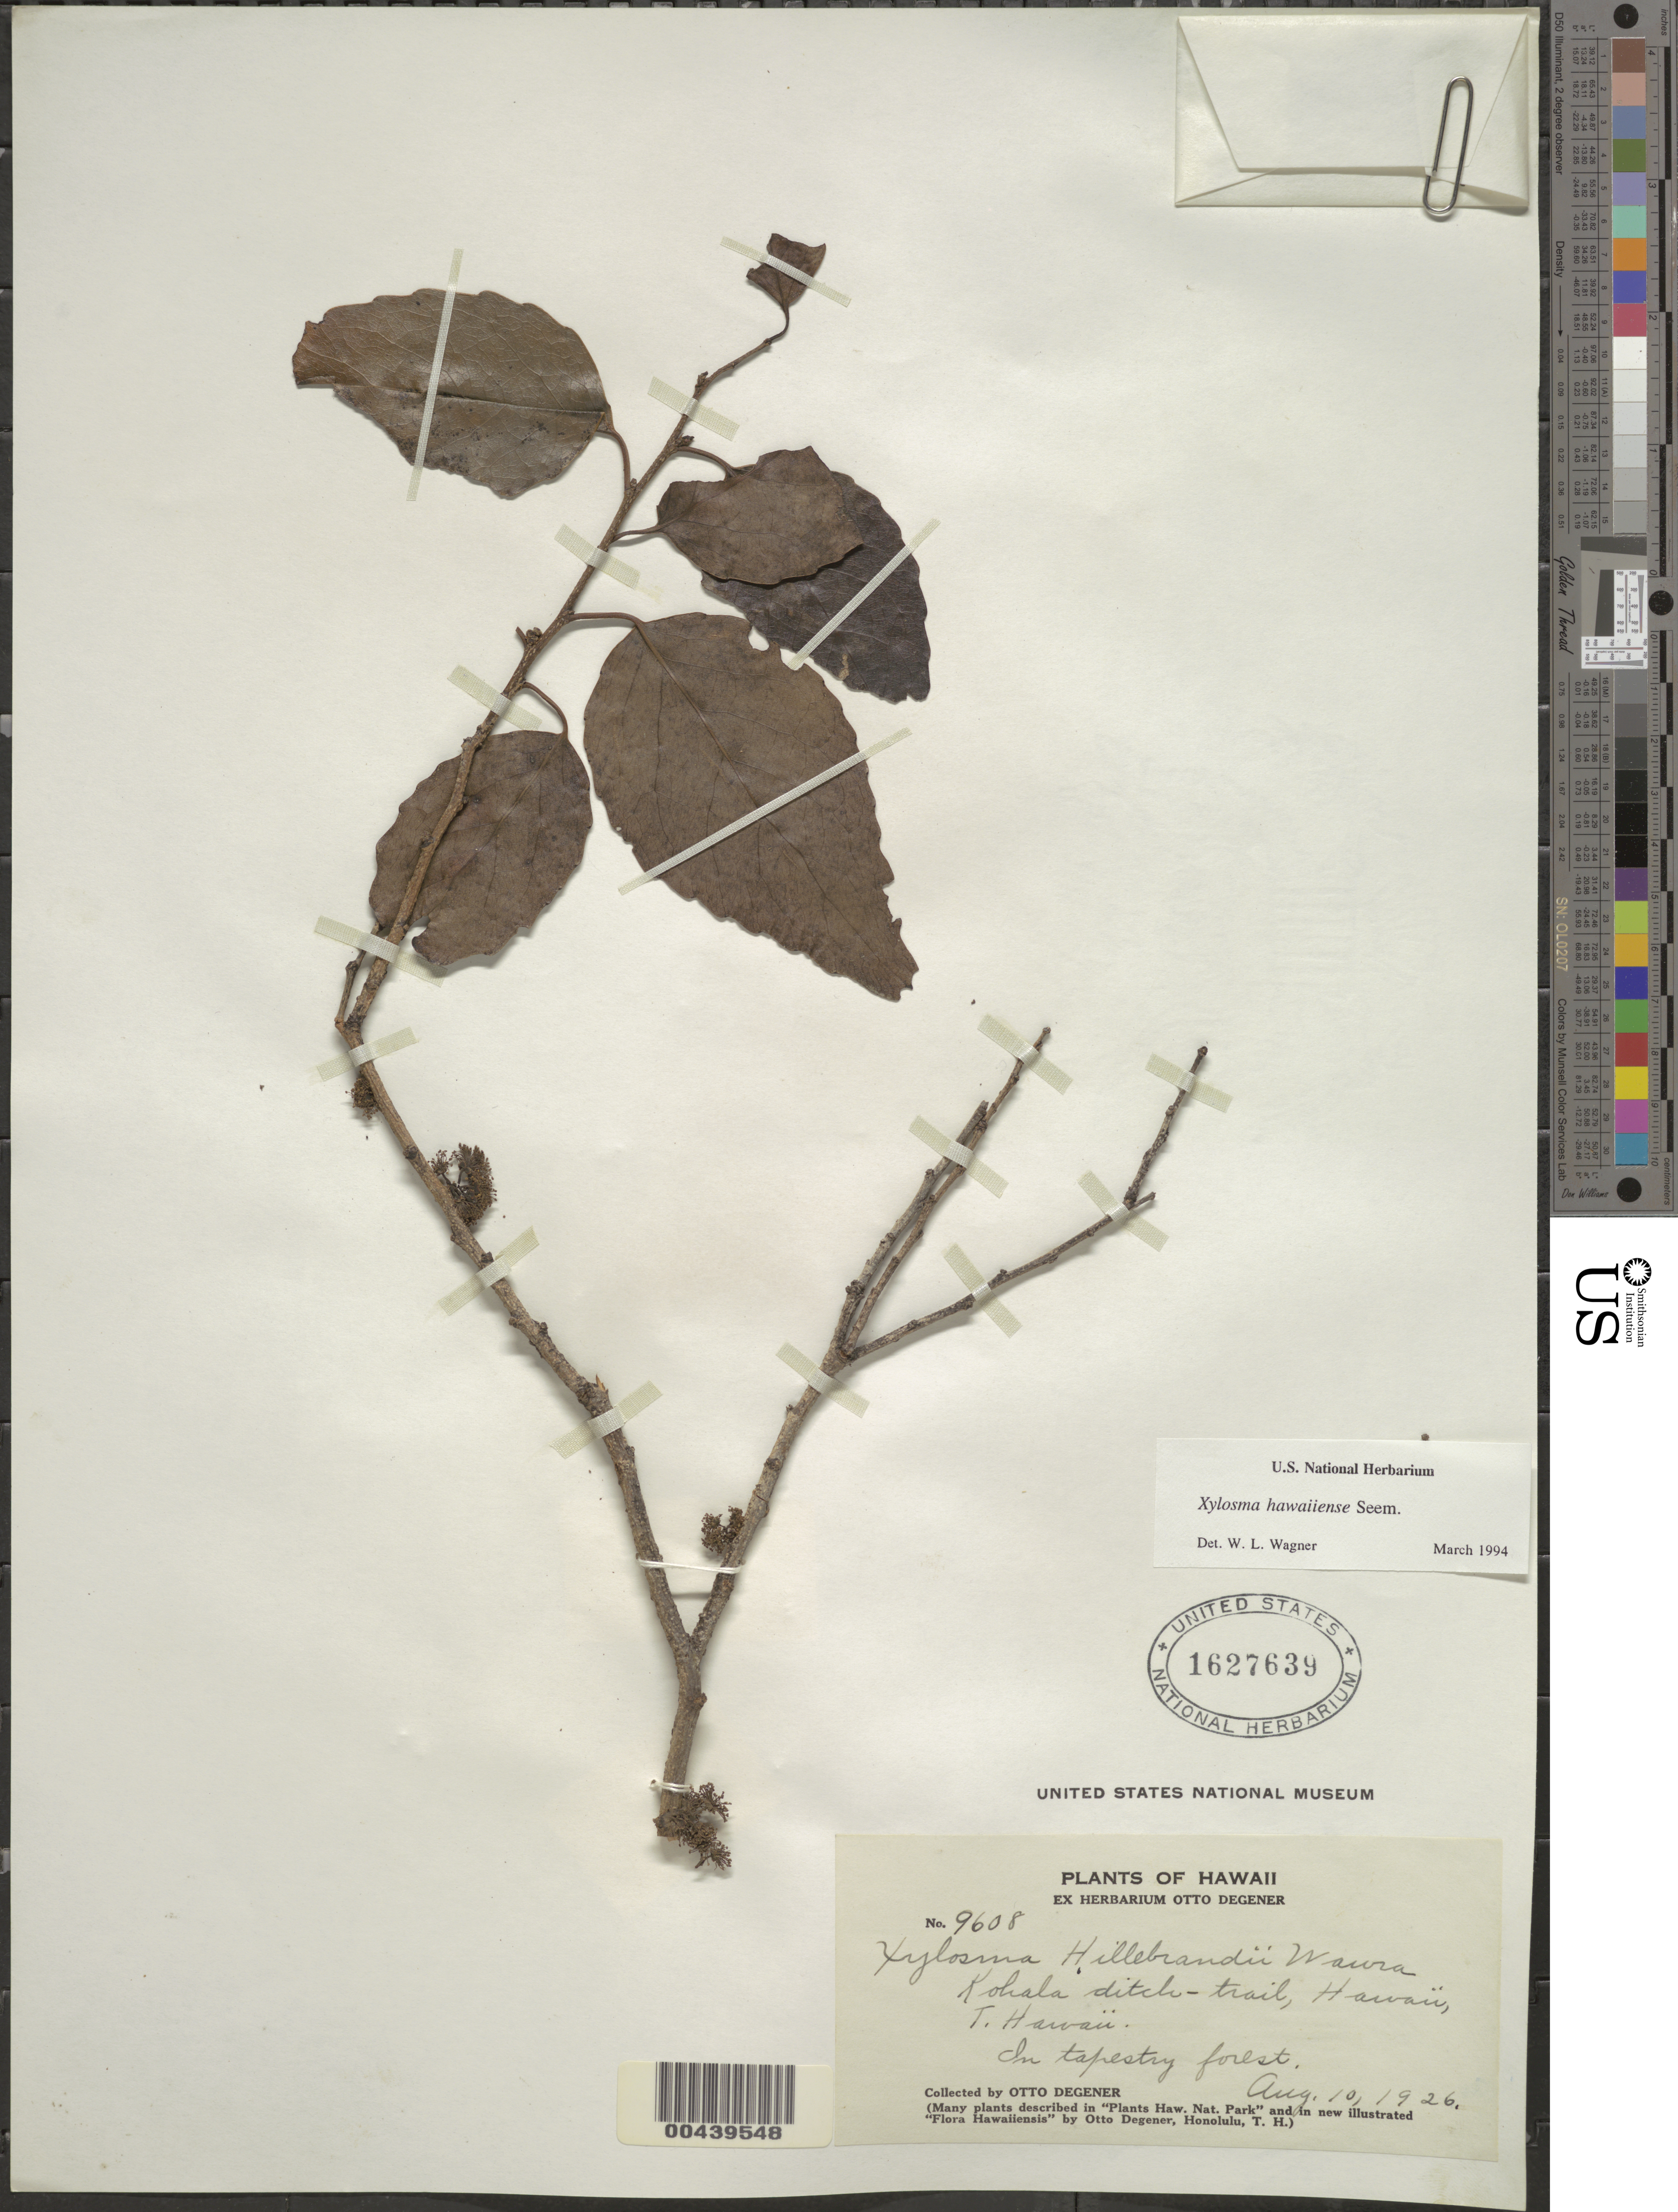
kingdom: Plantae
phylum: Tracheophyta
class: Magnoliopsida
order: Malpighiales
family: Salicaceae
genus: Xylosma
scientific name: Xylosma hawaiensis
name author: Seem.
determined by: Wagner, W. L., (BOT), Smithsonian Institution - National Museum of Natural History (UNITED STATES)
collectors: O. Degener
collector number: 9608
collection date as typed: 10 Aug 1926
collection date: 1926-08-10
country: United States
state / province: Hawaii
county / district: Hawaii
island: Hawaii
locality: Kohala ditch-trail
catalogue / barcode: US 1627639